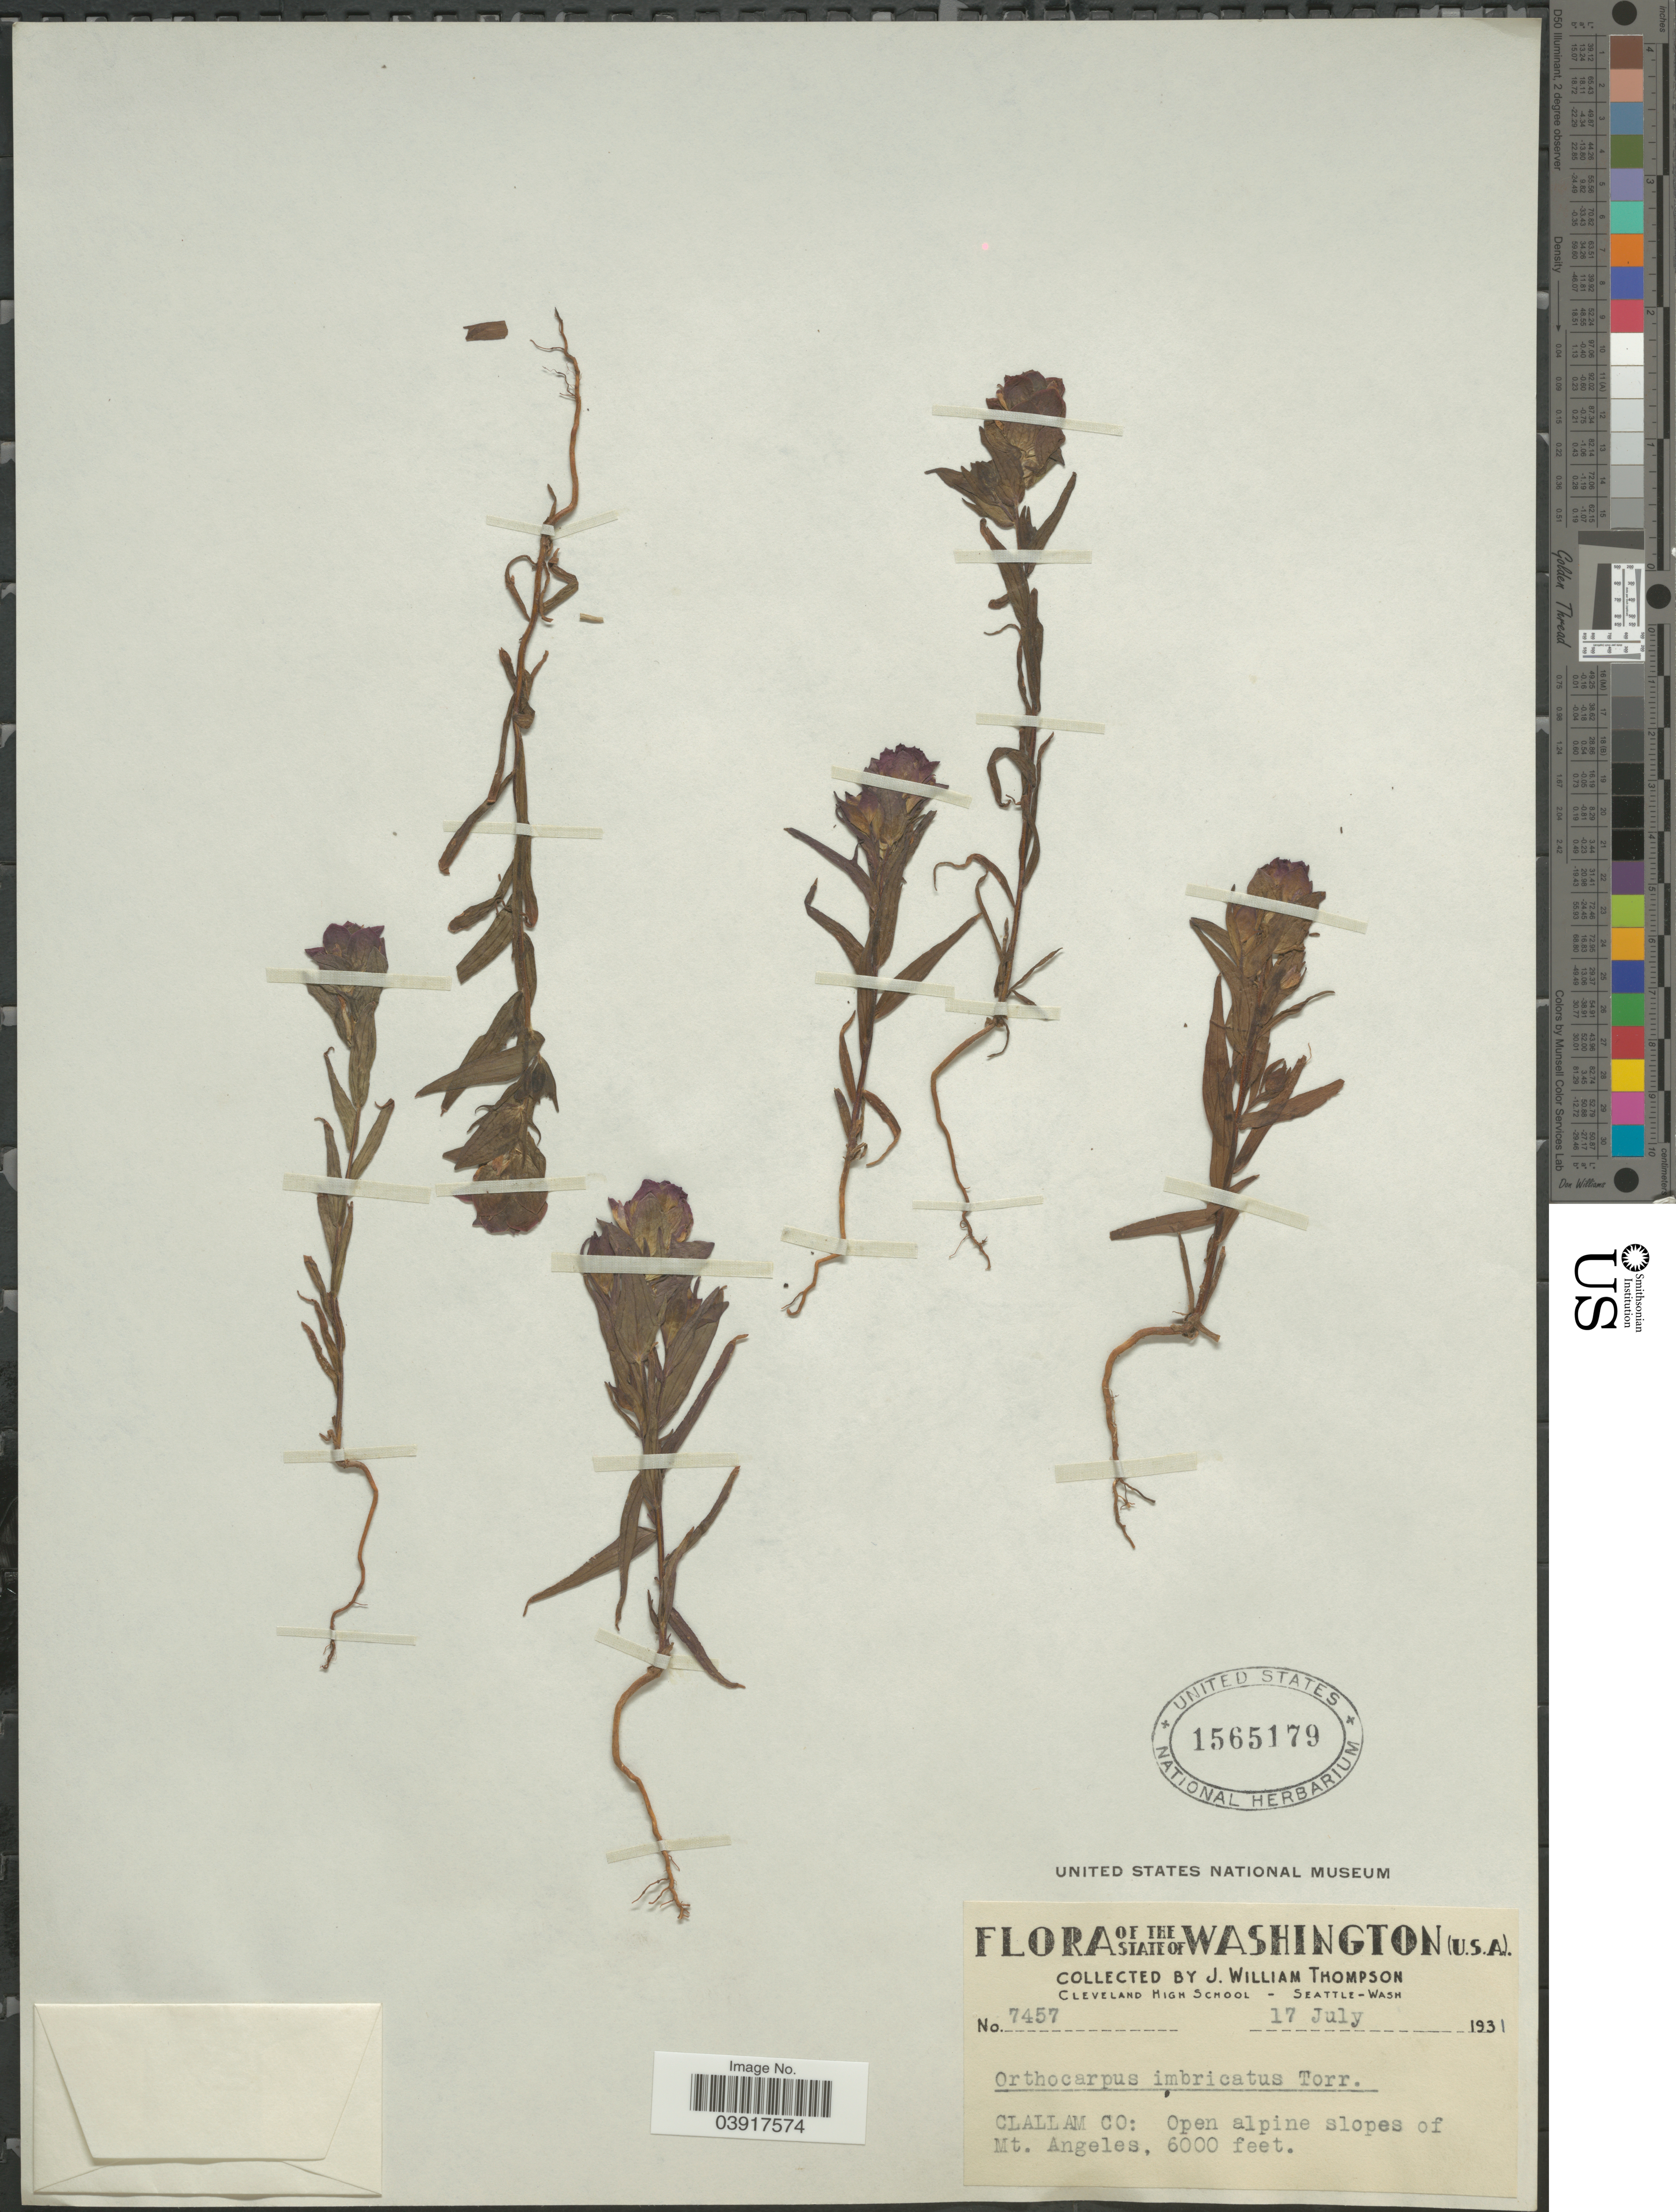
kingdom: Plantae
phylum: Tracheophyta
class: Magnoliopsida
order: Lamiales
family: Orobanchaceae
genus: Orthocarpus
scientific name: Orthocarpus imbricatus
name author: Torr. ex S. Watson in C. King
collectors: J. W. Thompson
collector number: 7457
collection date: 1931-07-17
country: United States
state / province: Washington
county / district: Clallam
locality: Clallam Co: Open alpine slopes of Mt. Angeles.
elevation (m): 1829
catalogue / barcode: US 1565179